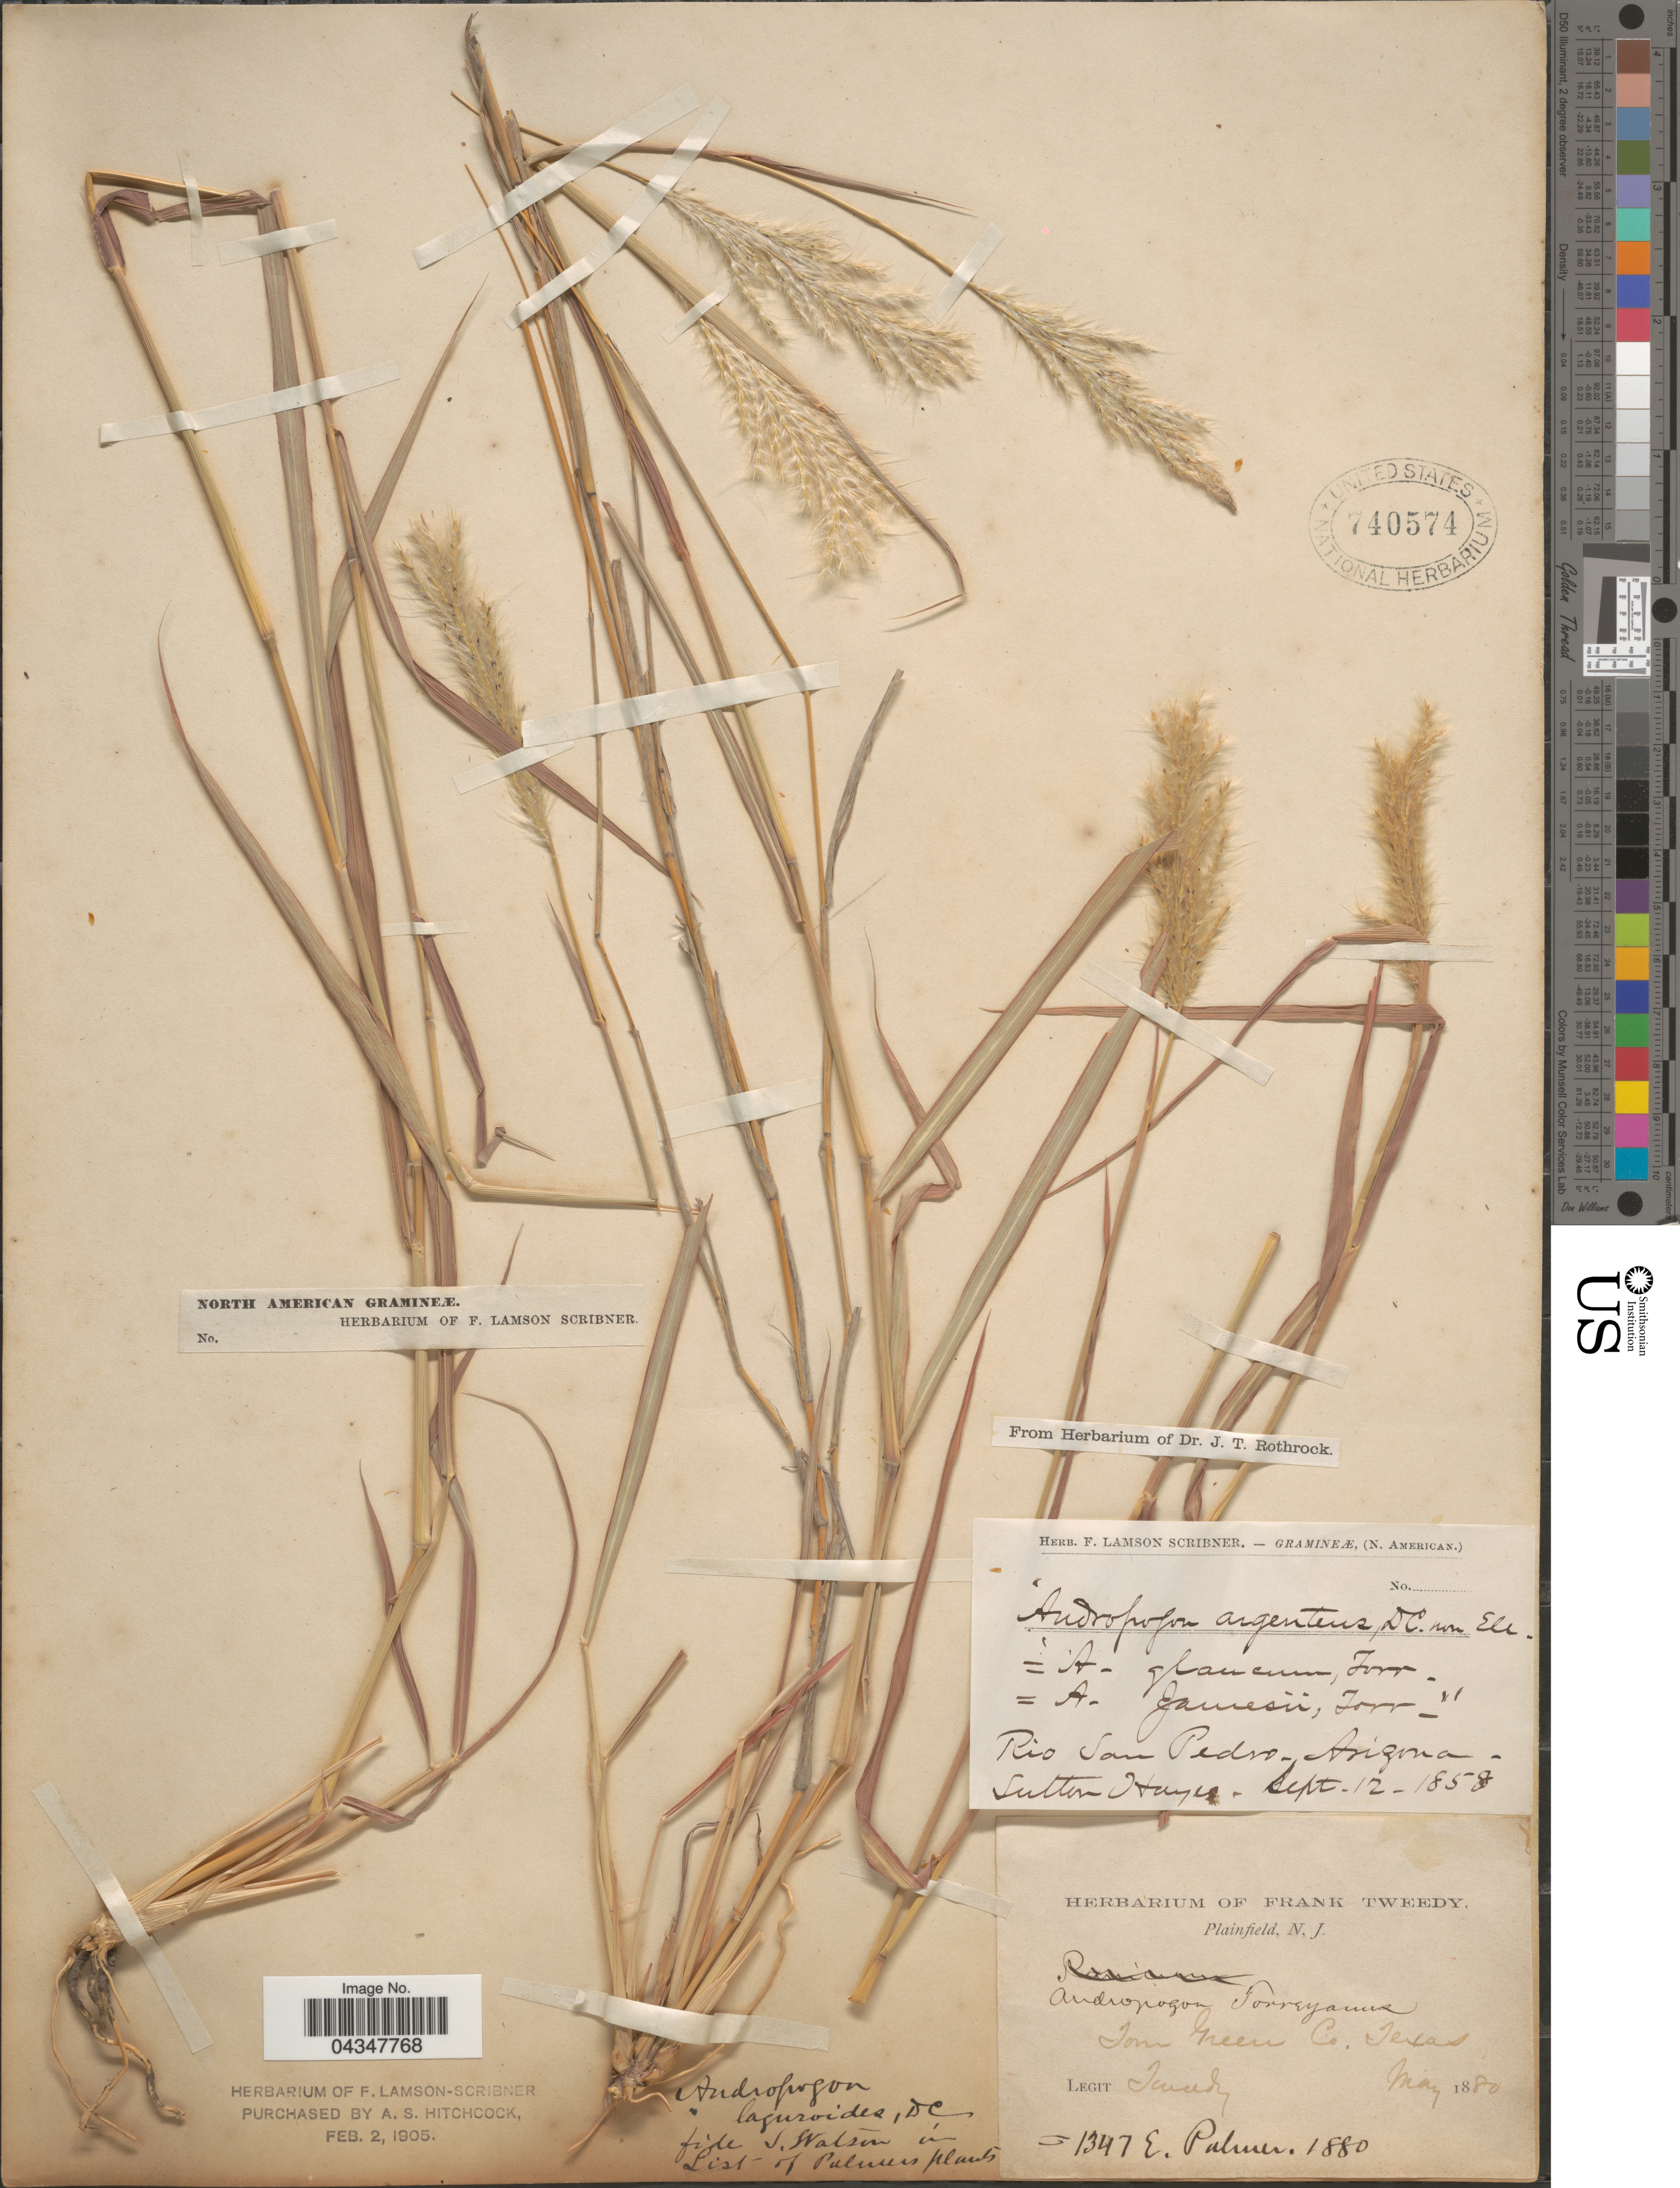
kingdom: Plantae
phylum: Tracheophyta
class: Liliopsida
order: Poales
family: Poaceae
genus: Bothriochloa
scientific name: Bothriochloa saccharoides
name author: (Sw.) Rydb.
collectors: E. Palmer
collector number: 1347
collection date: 1880-05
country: United States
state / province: Texas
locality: Town Green Co.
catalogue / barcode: US 740574